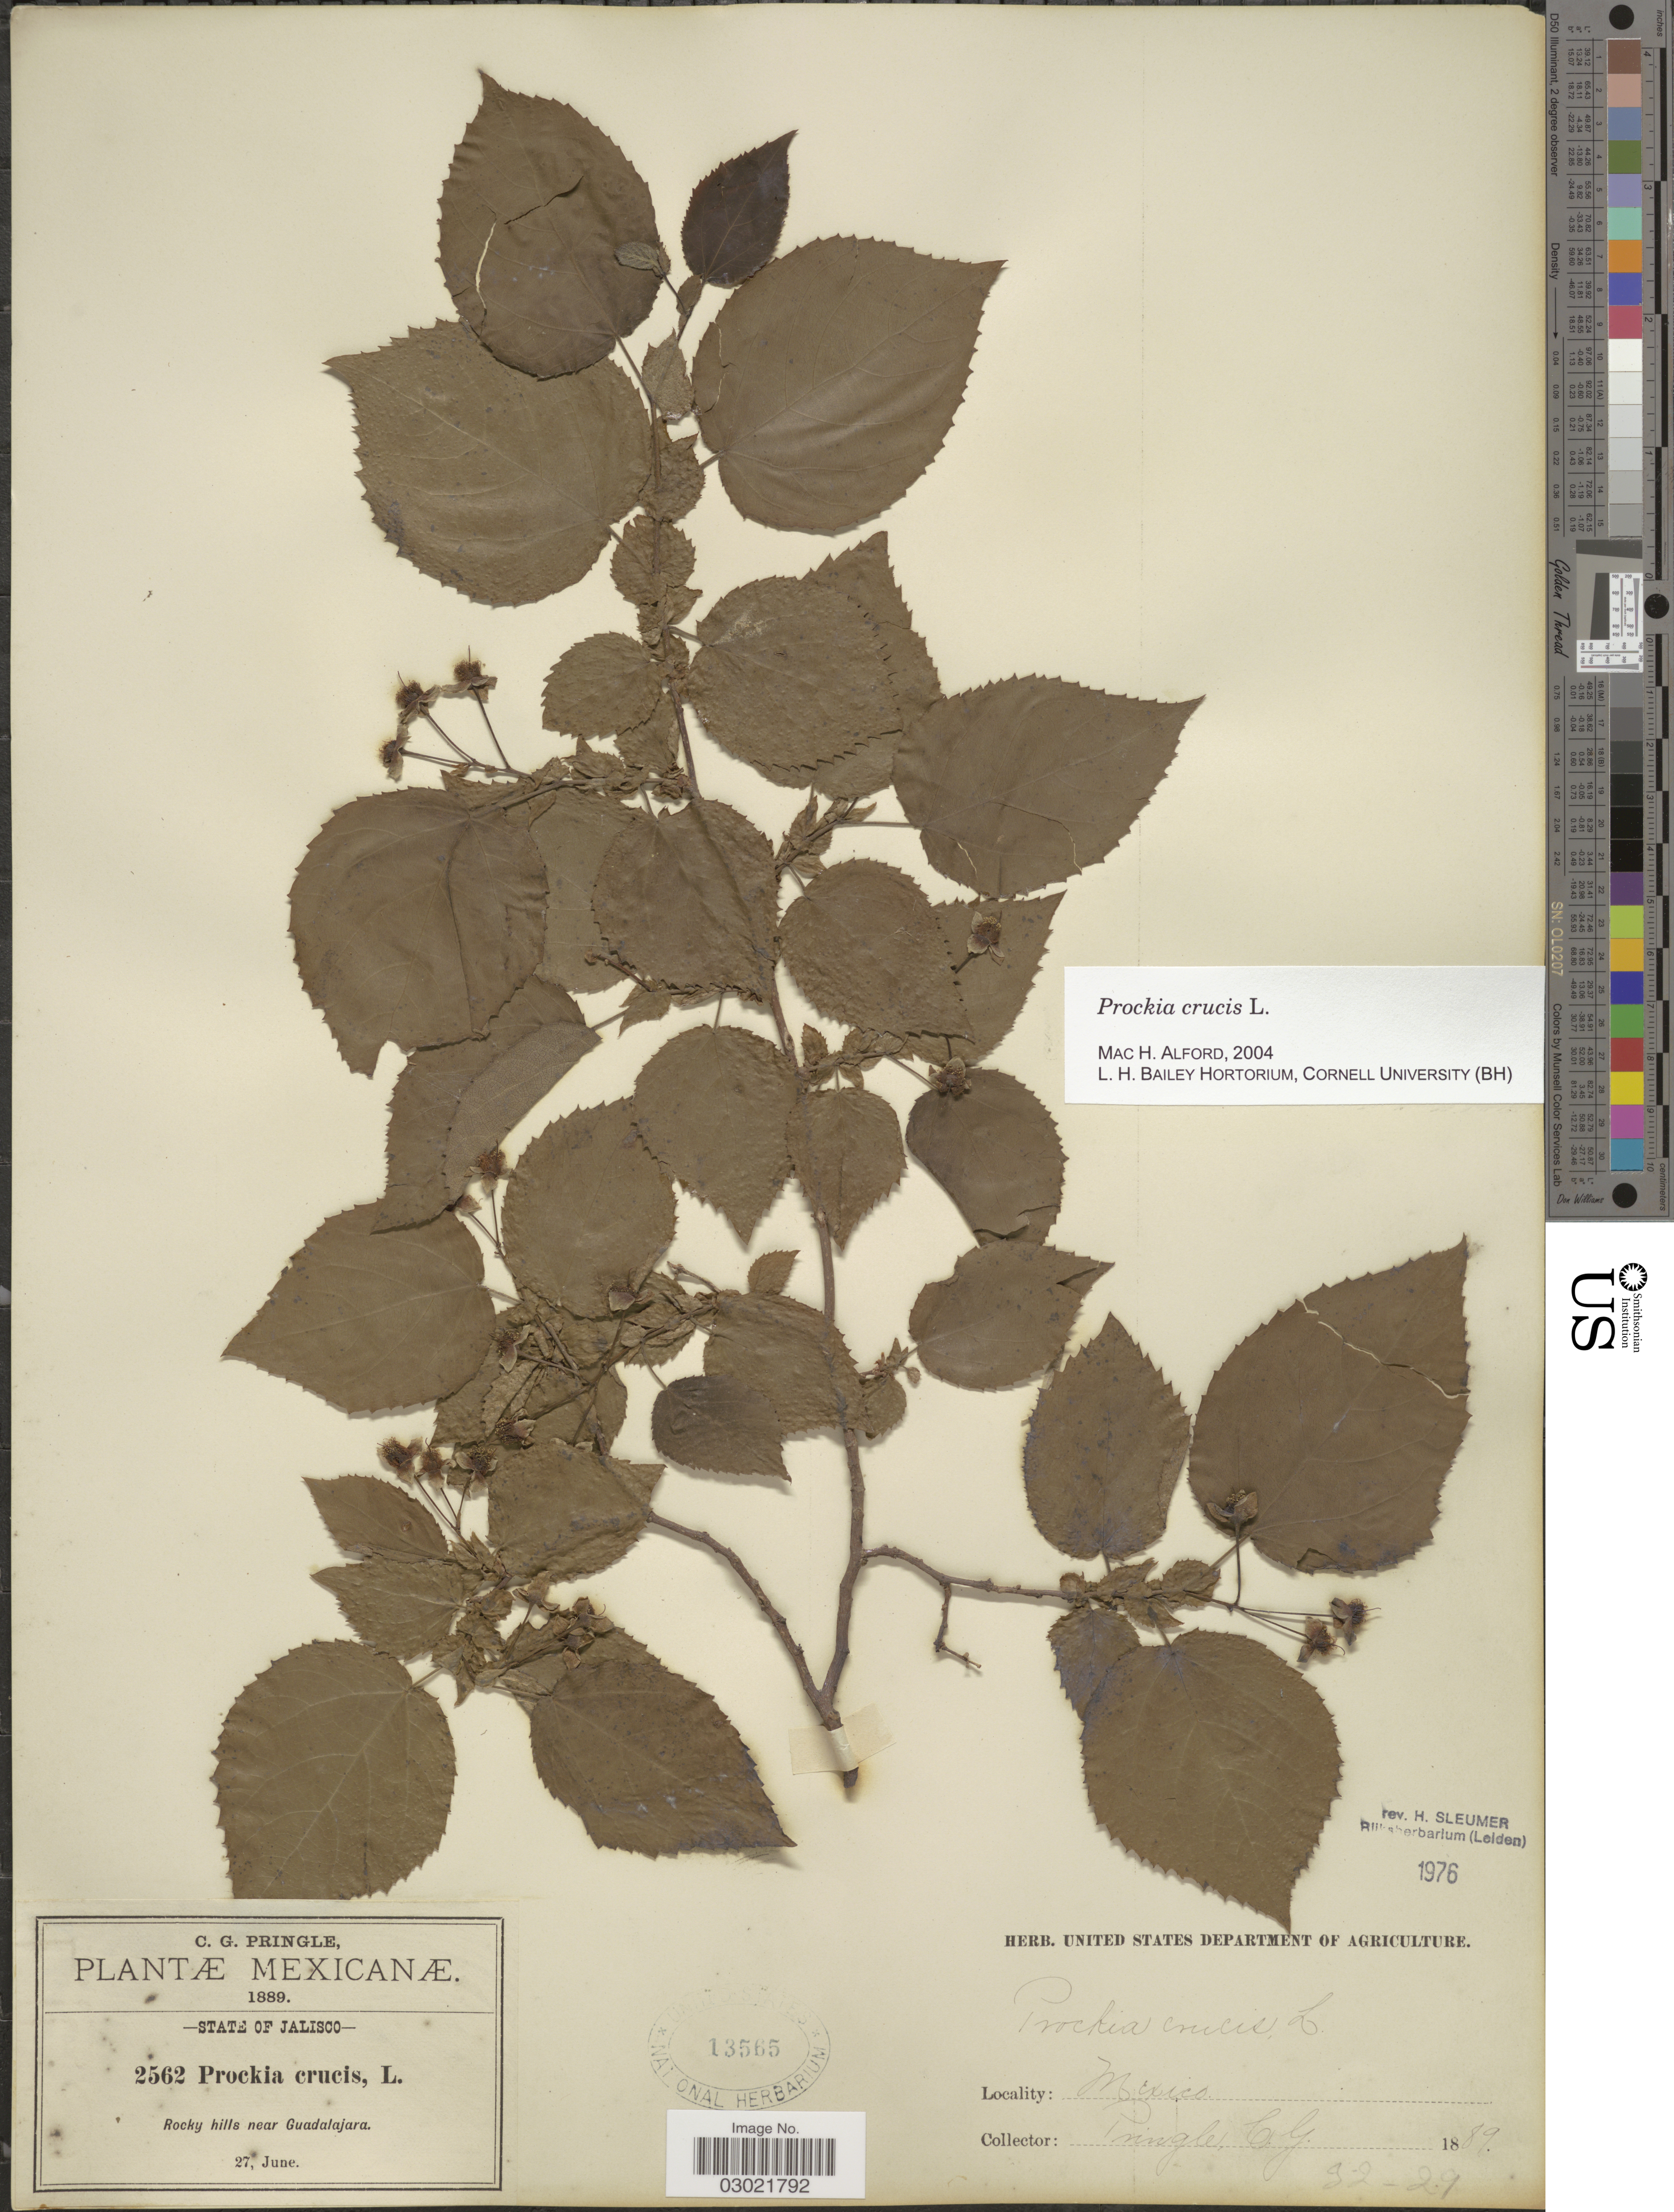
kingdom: Plantae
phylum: Tracheophyta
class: Magnoliopsida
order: Malpighiales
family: Salicaceae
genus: Prockia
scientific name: Prockia crucis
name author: P. Browne ex L.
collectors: C. G. Pringle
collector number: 2562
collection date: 1889-06-27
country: Mexico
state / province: Jalisco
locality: Rocky hills near Guadalajara.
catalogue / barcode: US 13565